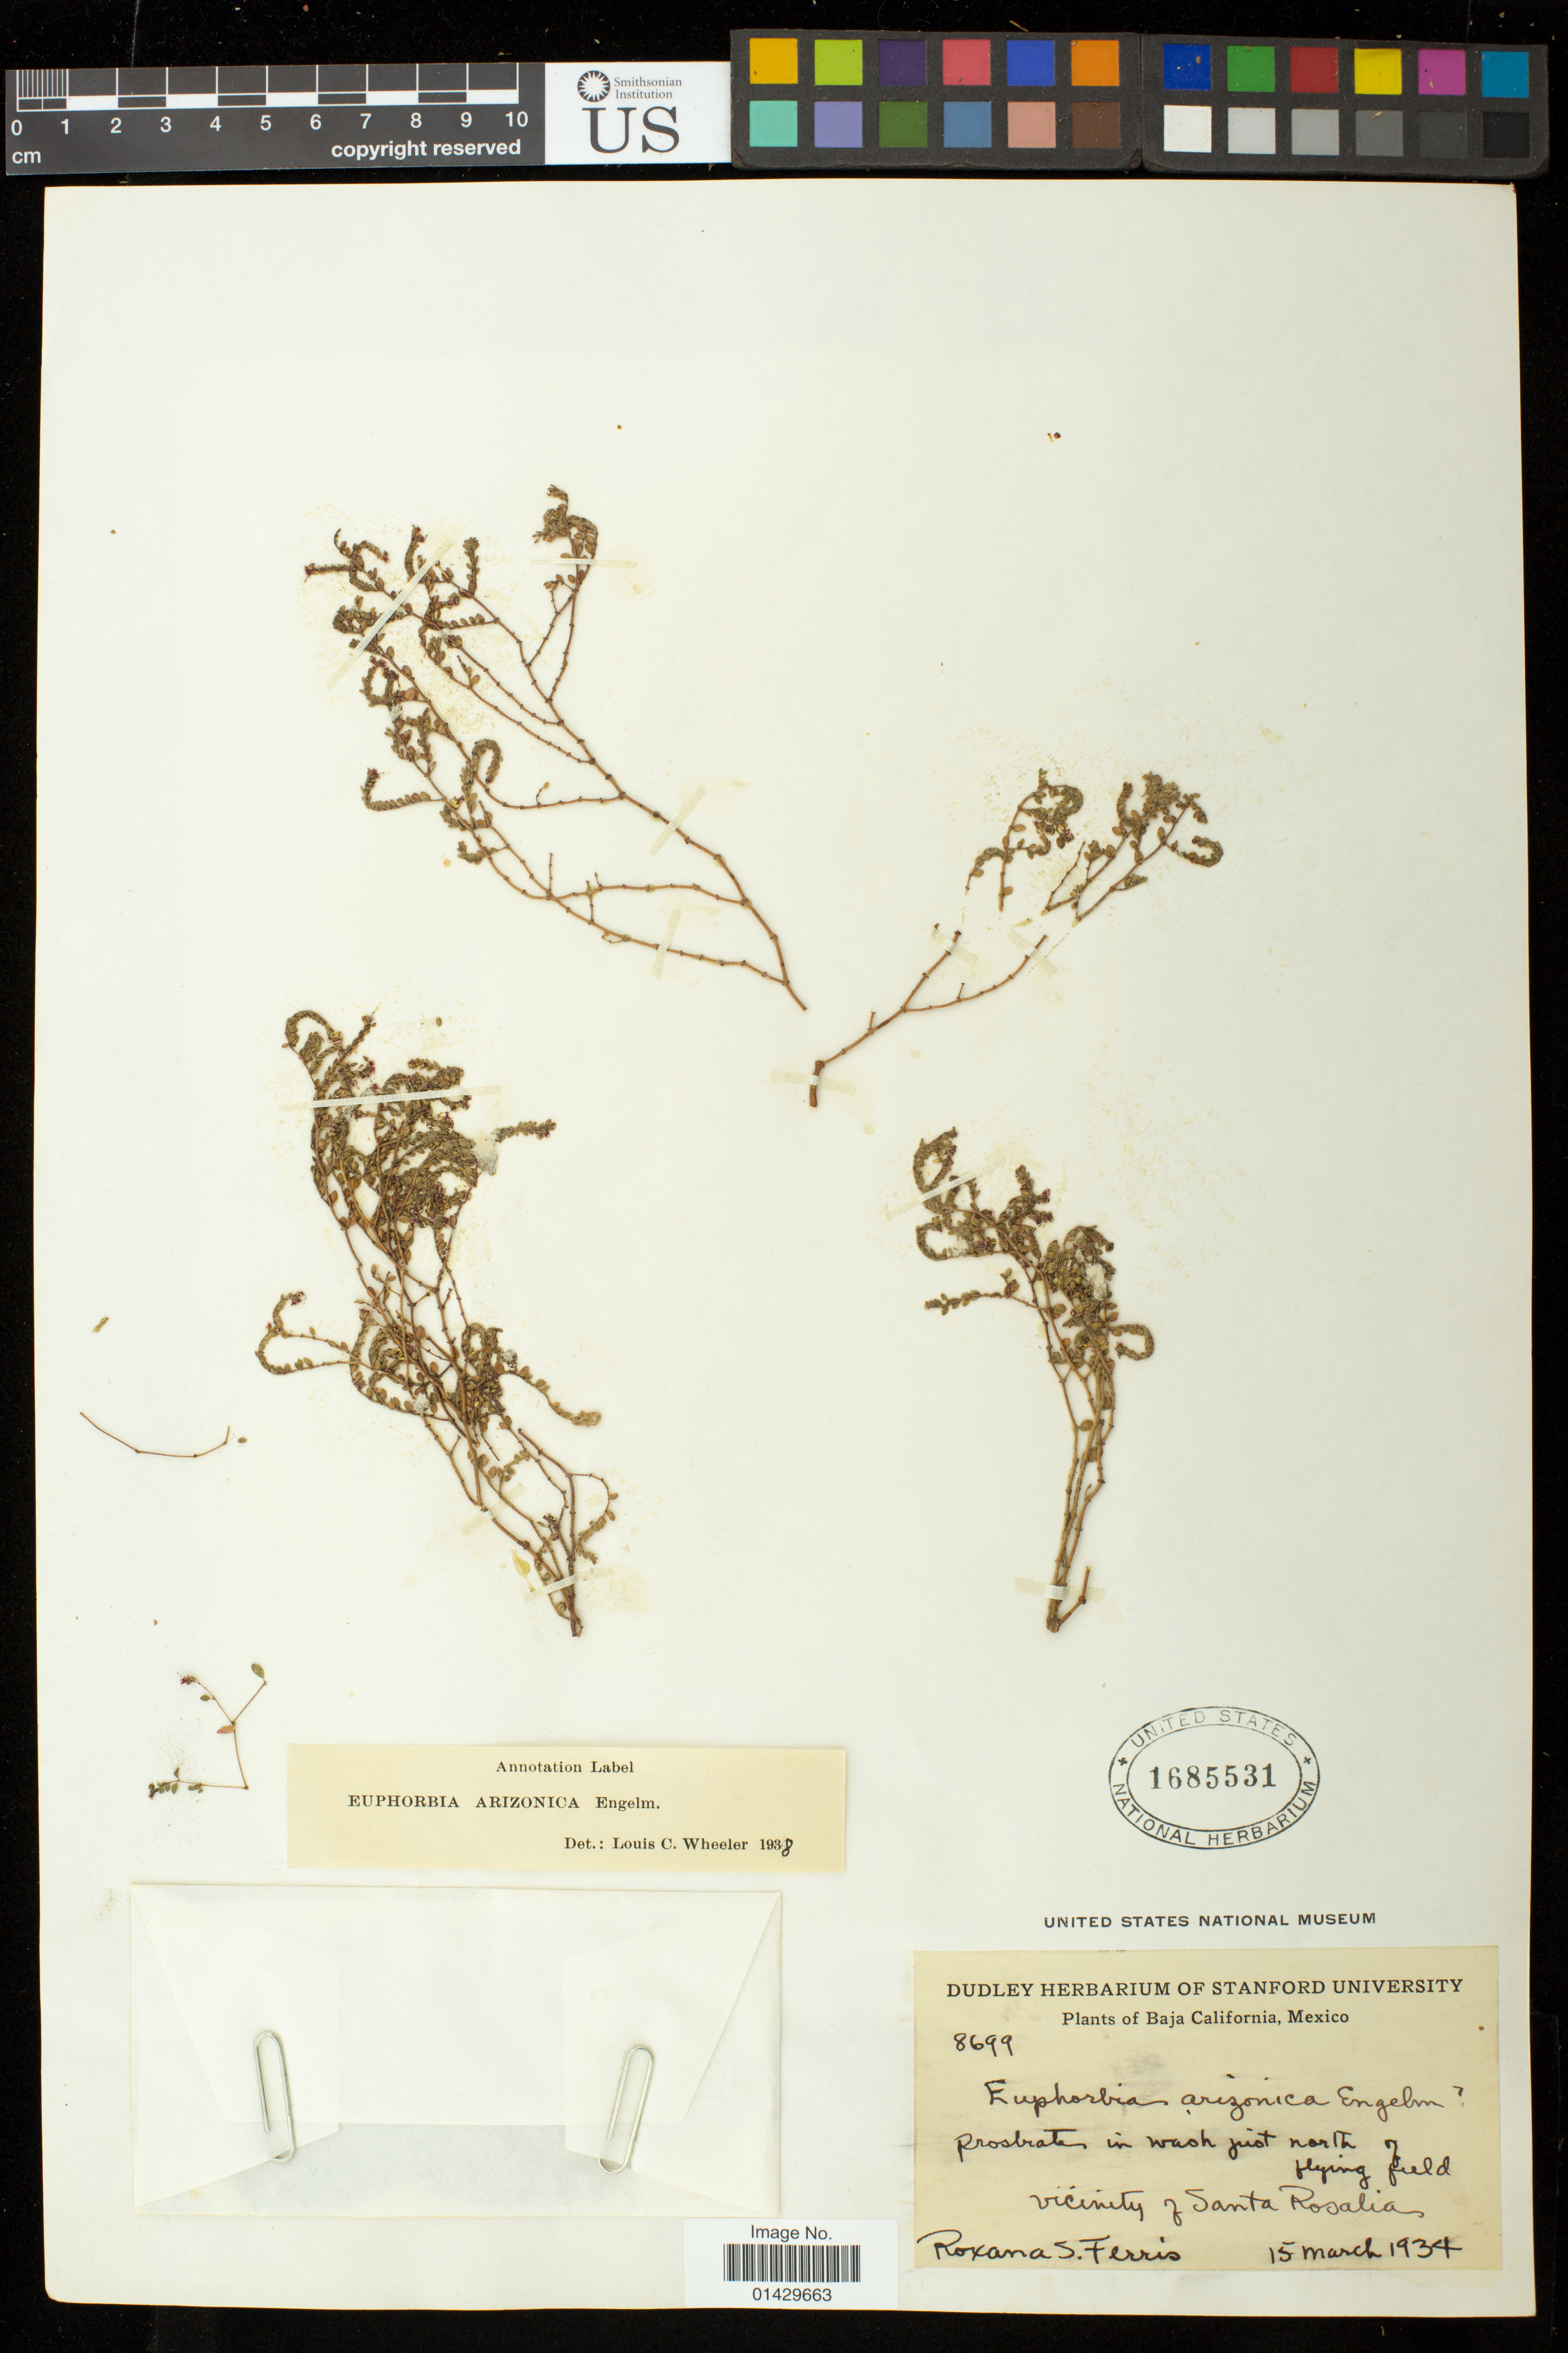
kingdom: Plantae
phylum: Tracheophyta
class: Magnoliopsida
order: Malpighiales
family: Euphorbiaceae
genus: Euphorbia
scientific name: Euphorbia arizonica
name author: Engelm.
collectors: R. S. Ferris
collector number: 8699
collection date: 1934-03-15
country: Mexico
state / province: Baja California Sur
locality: Vicinity of Santa Rosalia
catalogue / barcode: US 1685531